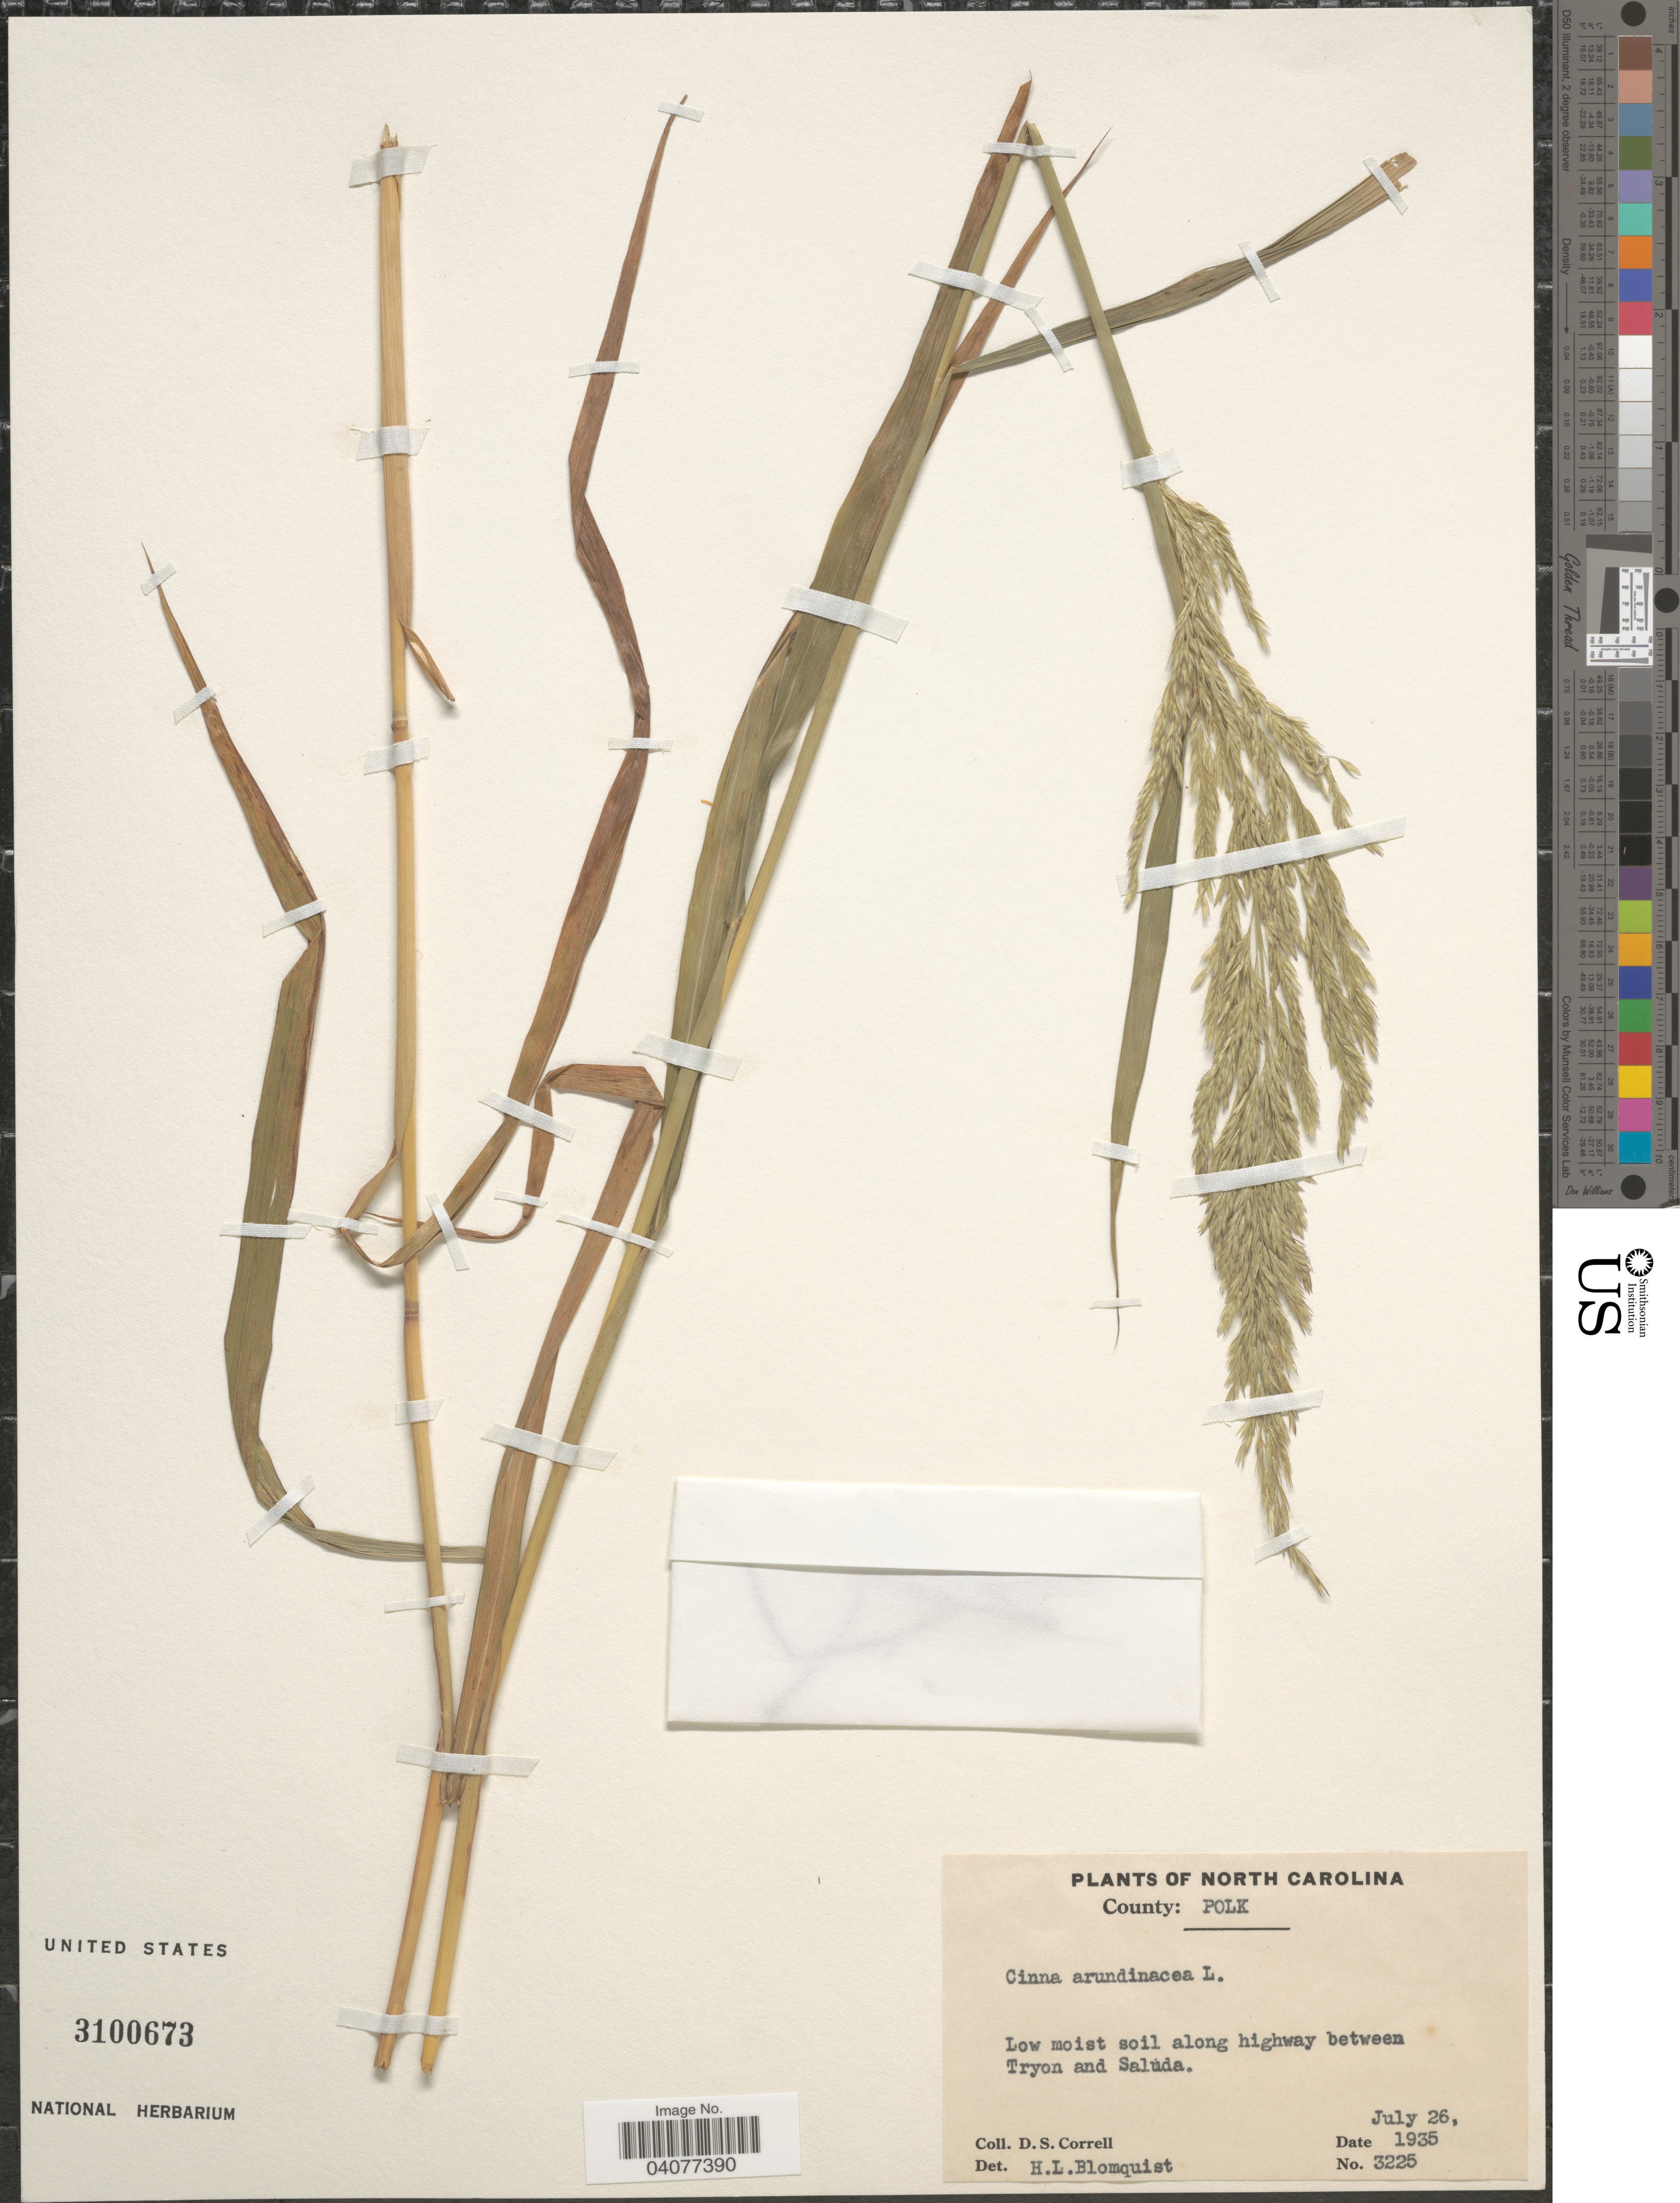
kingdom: Plantae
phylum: Tracheophyta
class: Liliopsida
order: Poales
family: Poaceae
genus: Cinna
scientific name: Cinna arundinacea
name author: L.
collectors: D. S. Correll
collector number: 3225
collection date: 1935-07-26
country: United States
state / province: North Carolina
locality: County: Polk. Low moist soil along highway between Tryon and Saluda.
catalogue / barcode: US 3100673